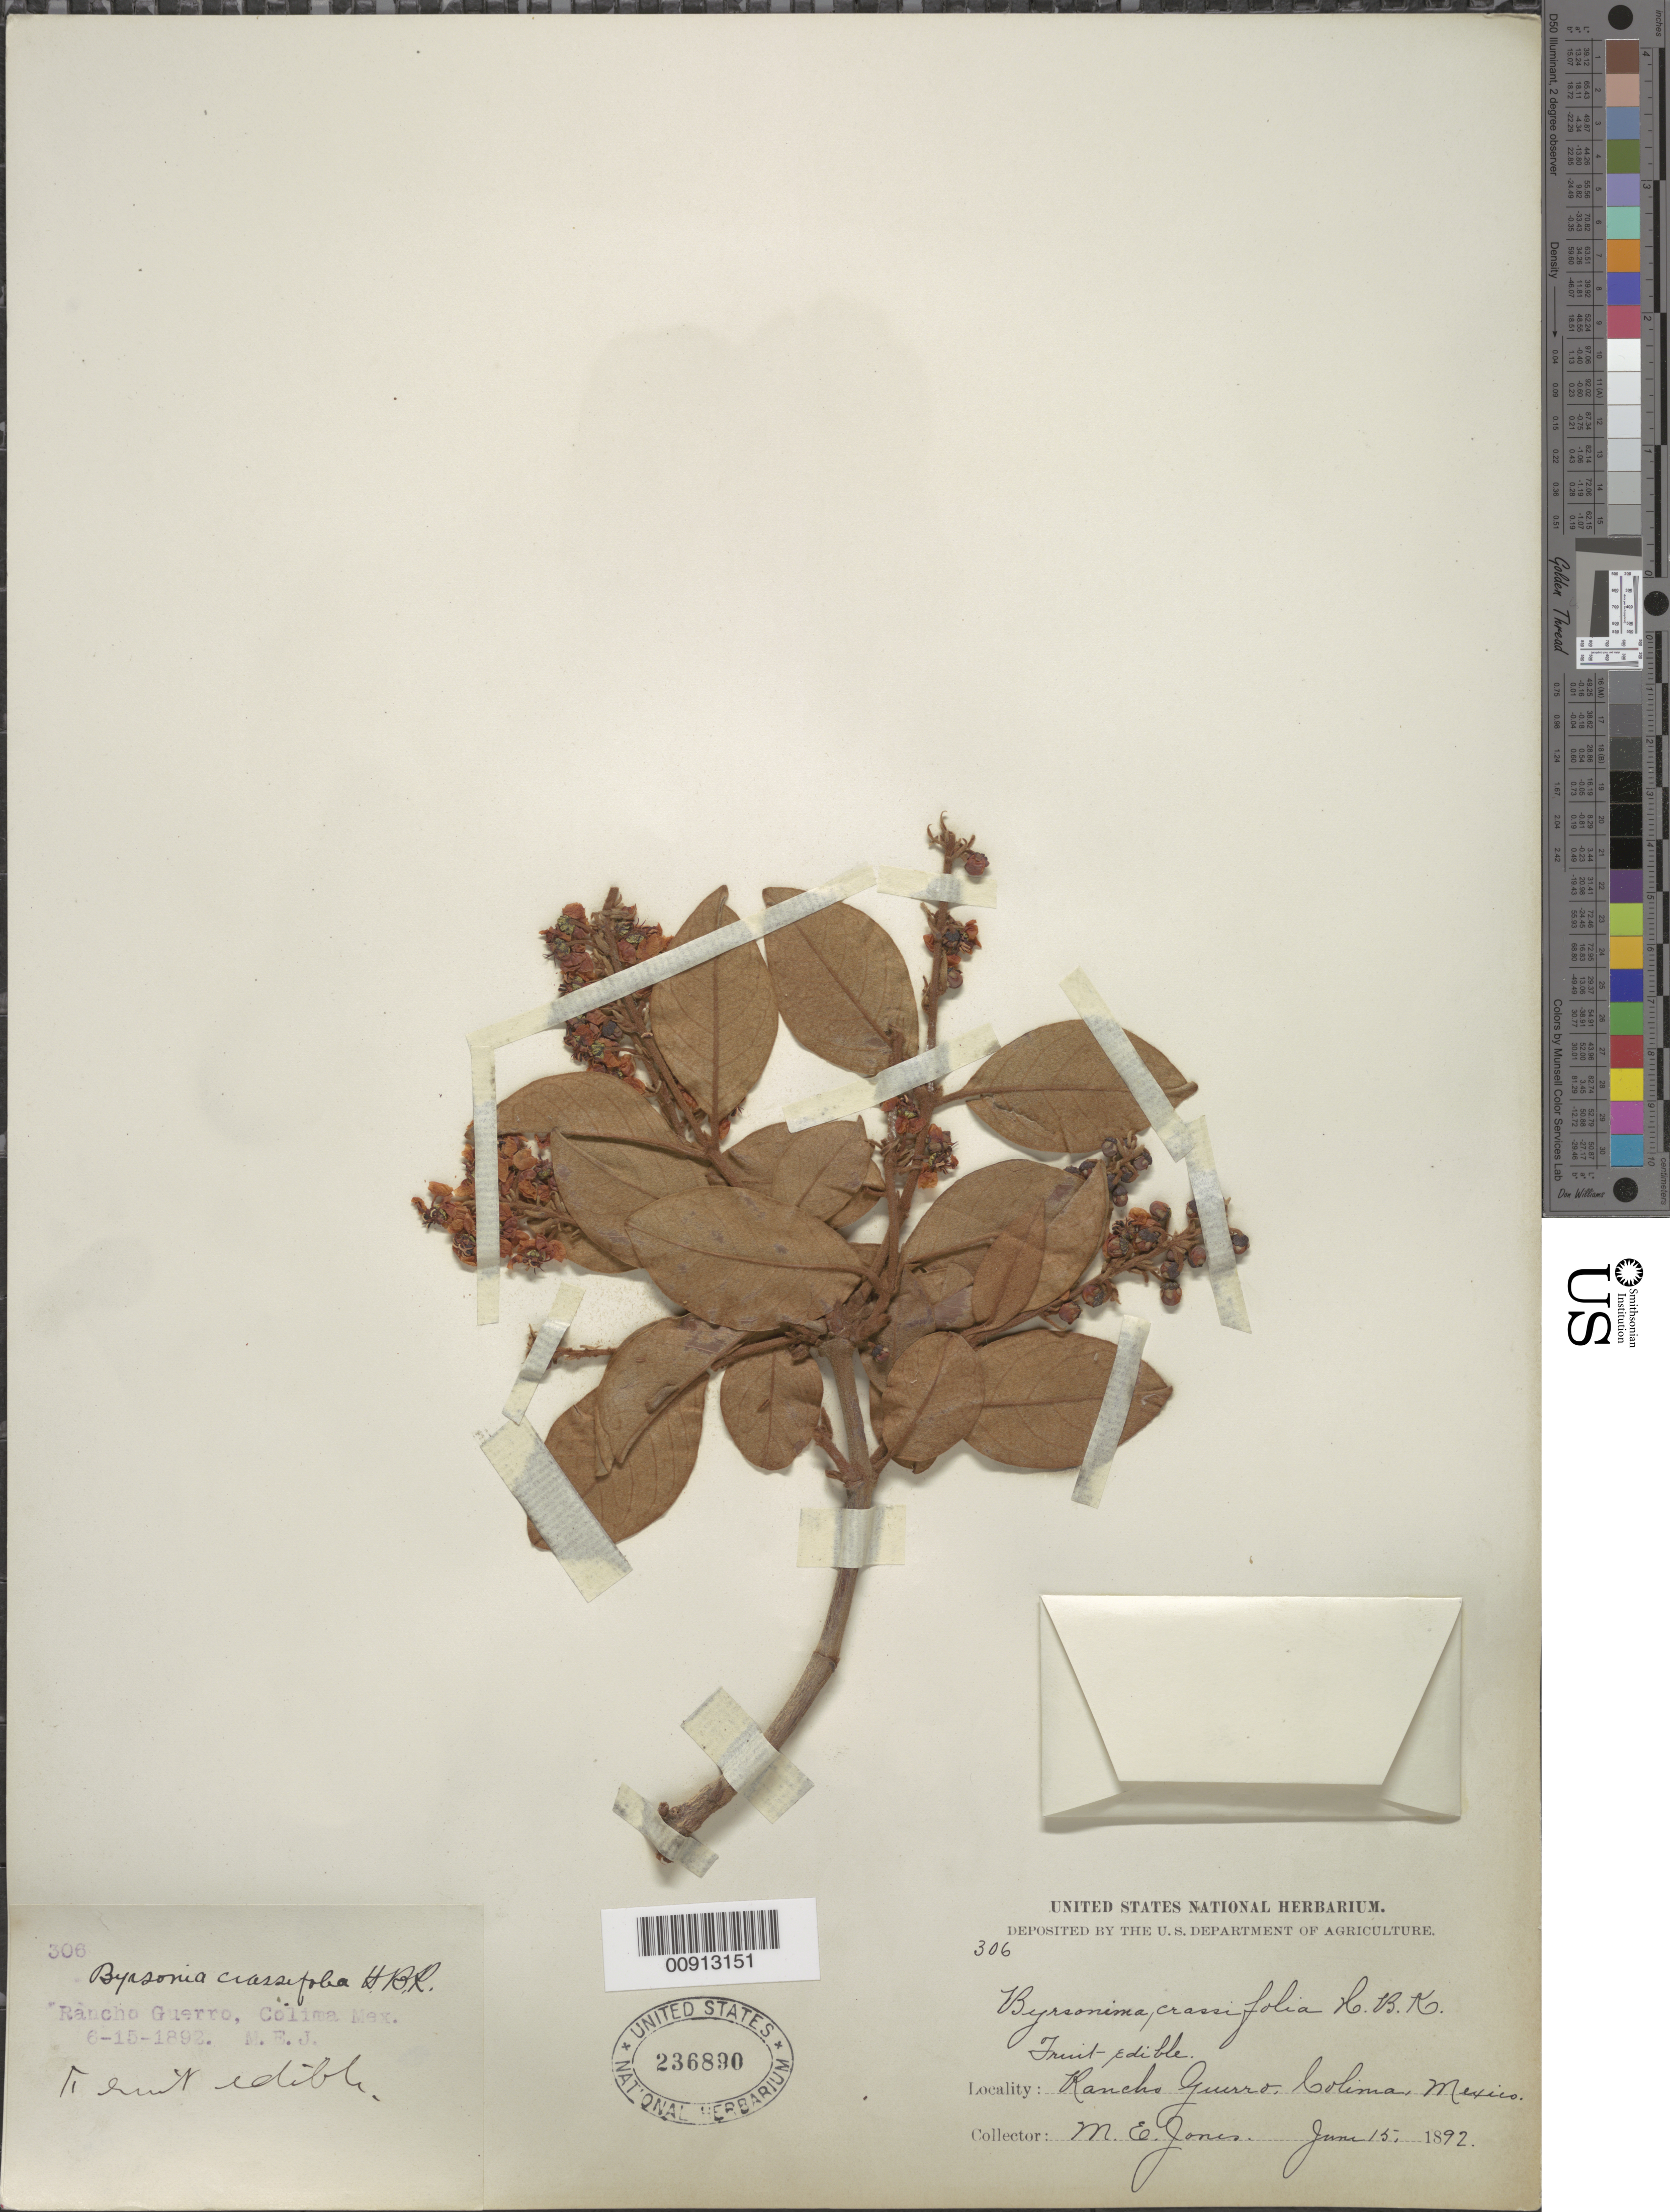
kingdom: Plantae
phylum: Tracheophyta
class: Magnoliopsida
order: Malpighiales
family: Malpighiaceae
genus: Byrsonima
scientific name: Byrsonima crassifolia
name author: (L.) Kunth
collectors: M. E. Jones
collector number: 306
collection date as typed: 15 Jun 1892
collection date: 1892-06-15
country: Mexico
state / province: Colima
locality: Rancho Guerro, Colima.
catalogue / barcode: US 236890